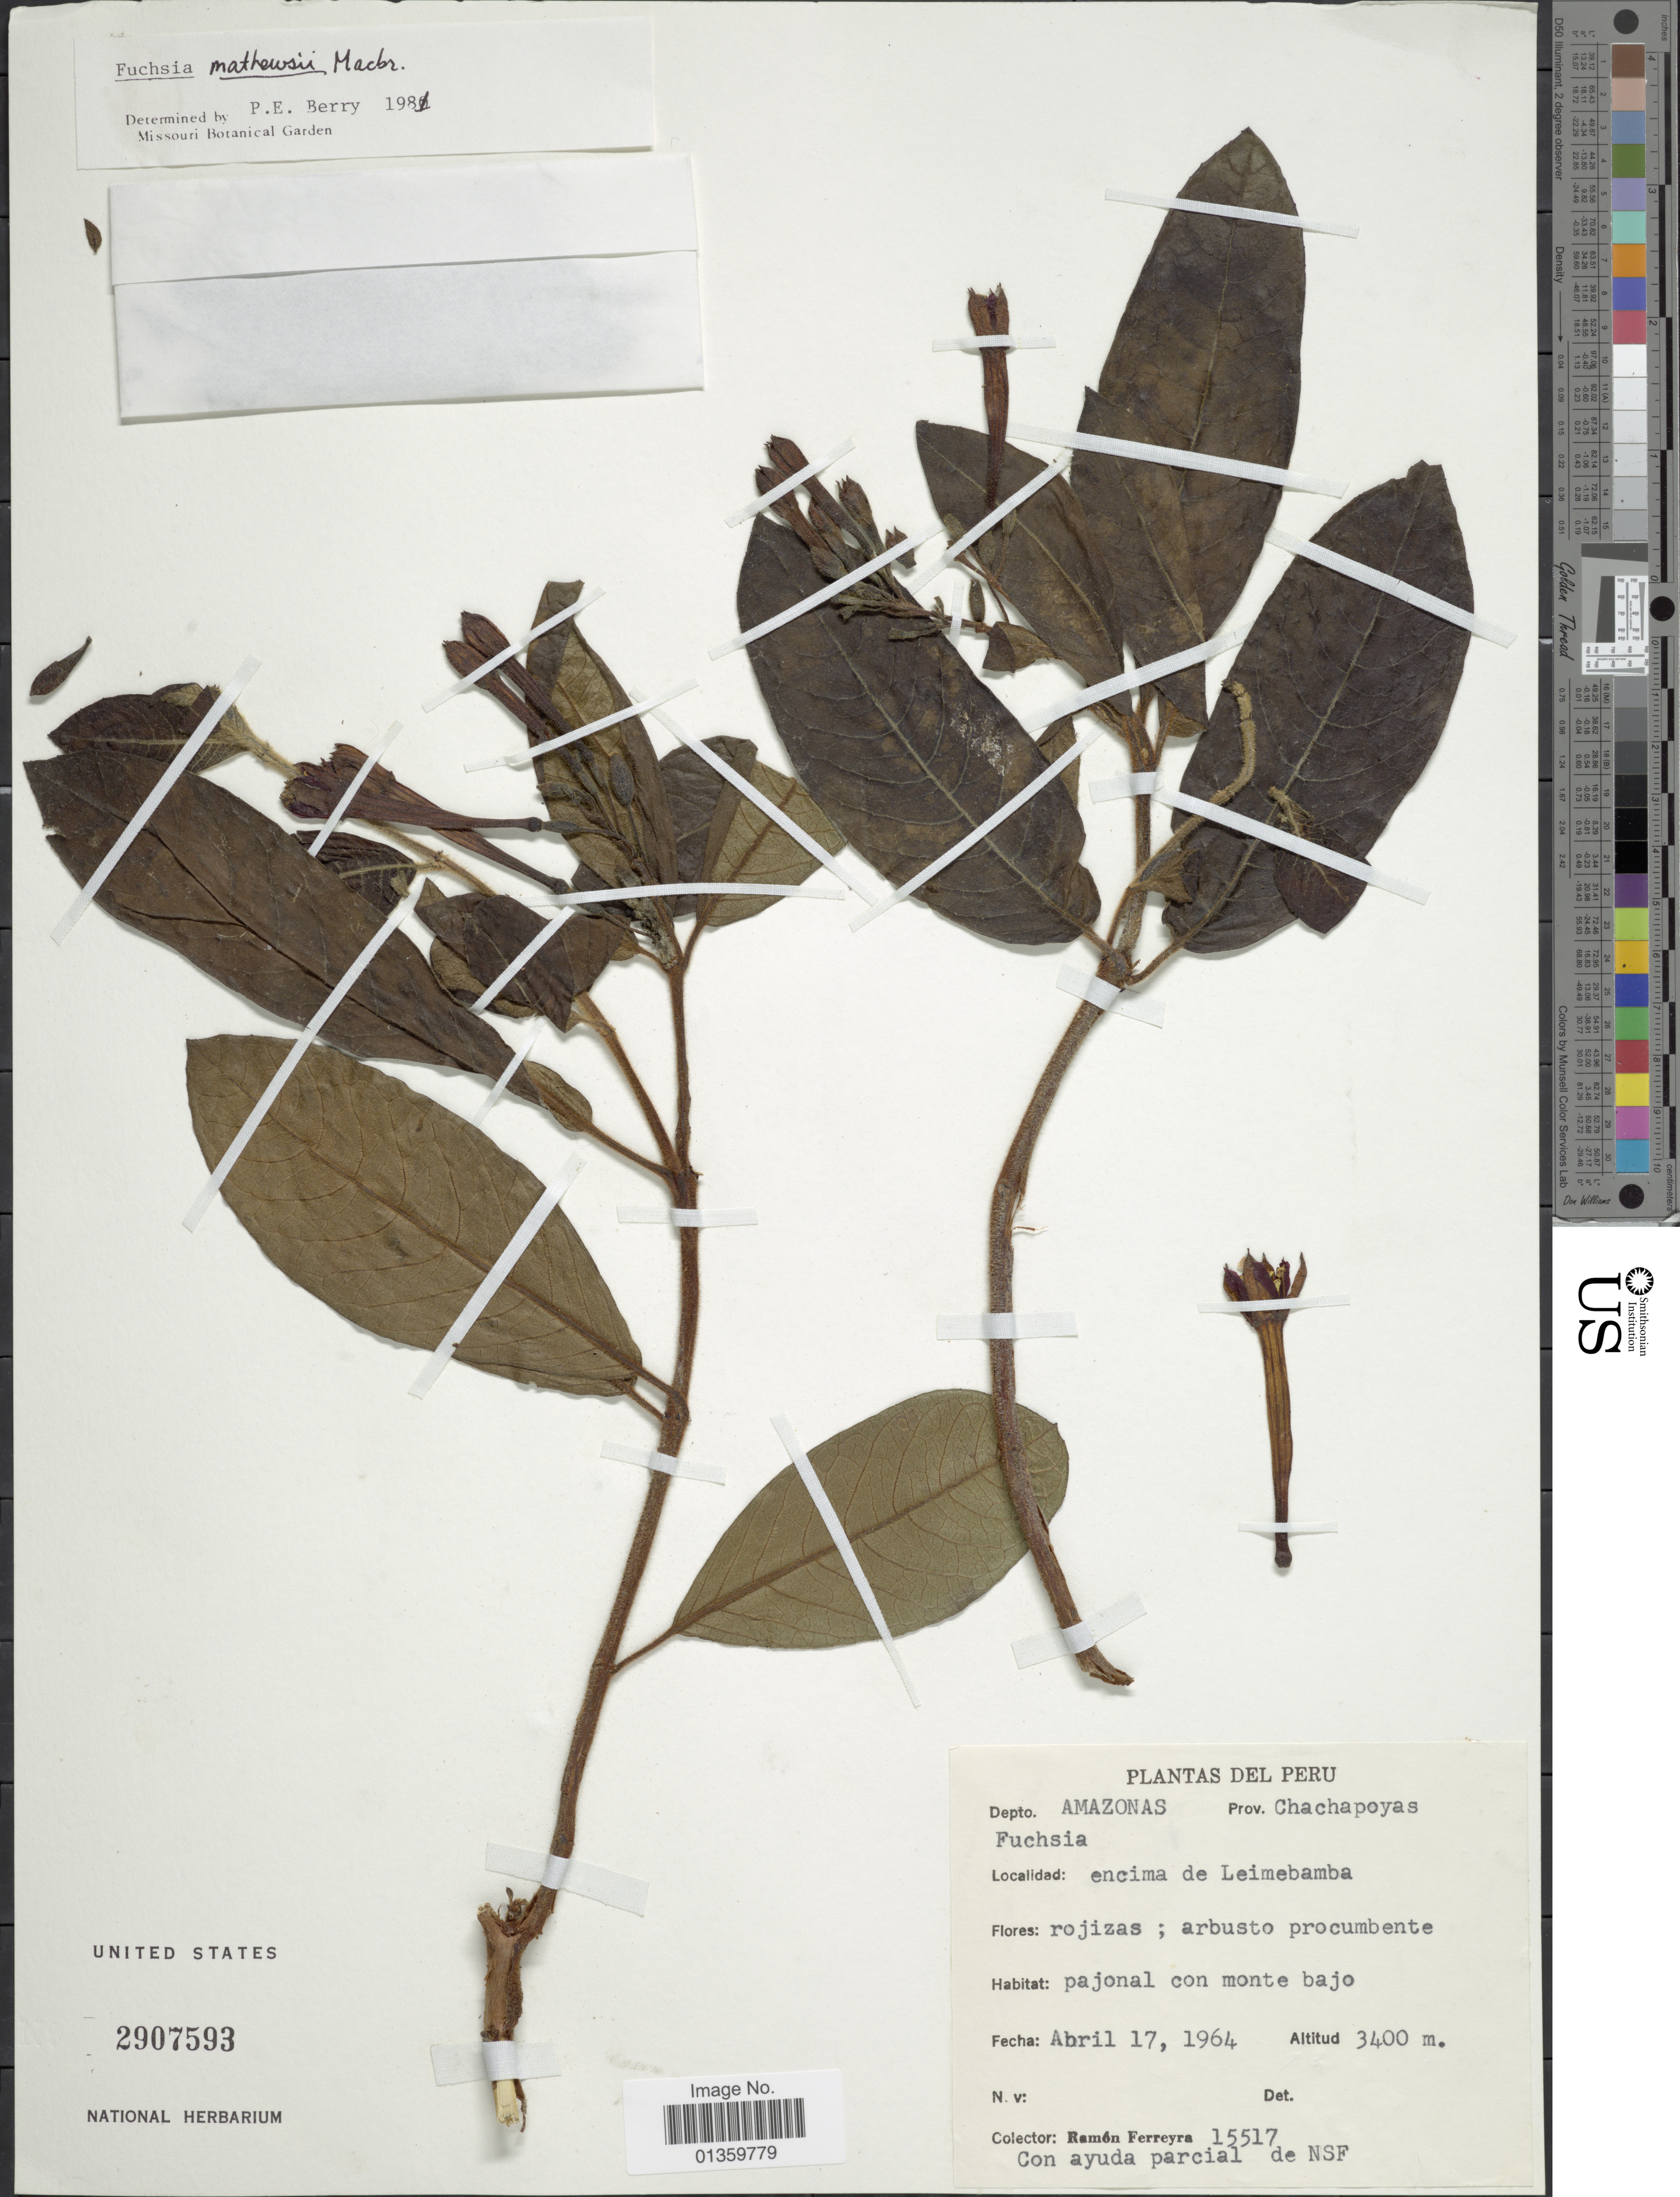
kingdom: Plantae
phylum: Tracheophyta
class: Magnoliopsida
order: Myrtales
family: Onagraceae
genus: Fuchsia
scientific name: Fuchsia mathewsii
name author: J.F. Macbr.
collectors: R. A. Ferreyra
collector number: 15517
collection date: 1964-04-17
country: Peru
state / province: Amazonas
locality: Prov. Chachapoyas, encima de Leimebamba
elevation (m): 3400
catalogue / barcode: US 2907593